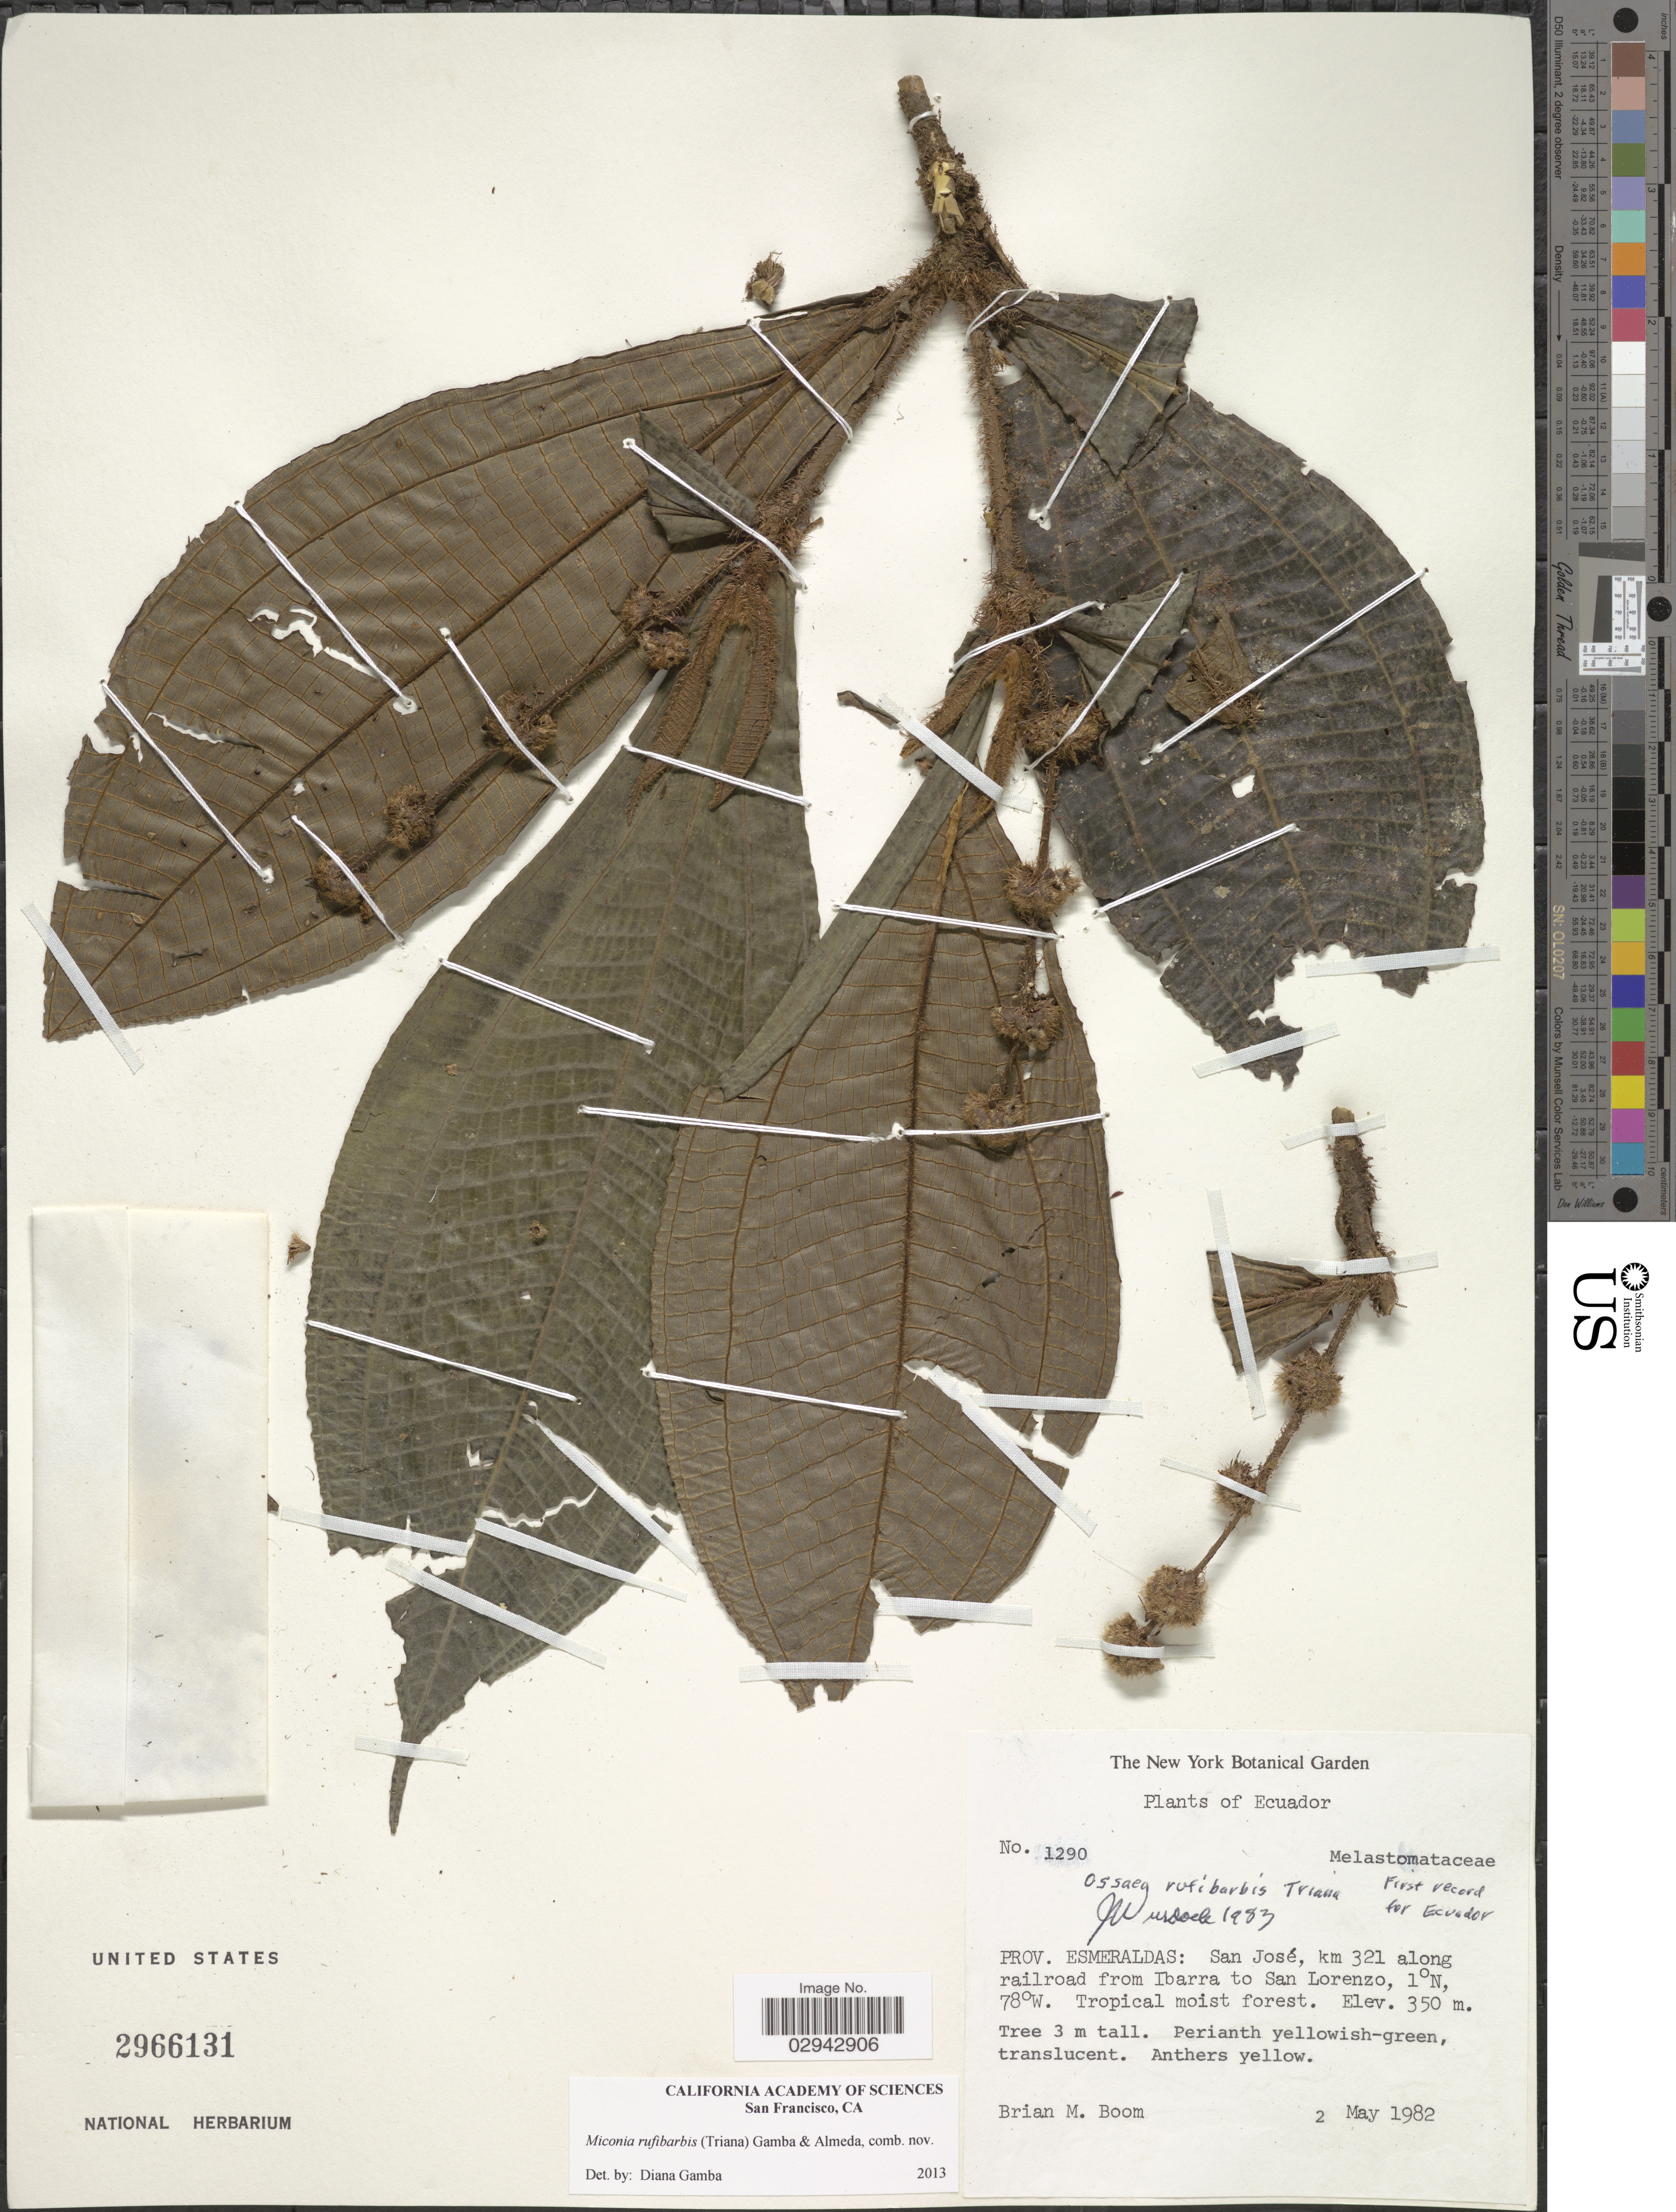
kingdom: Plantae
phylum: Tracheophyta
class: Magnoliopsida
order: Myrtales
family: Melastomataceae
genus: Miconia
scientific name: Miconia rufibarbis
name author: (Triana) Gamba & Almeda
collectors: B. M. Boom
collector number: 1290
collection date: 1982-05-02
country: Ecuador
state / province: Esmeraldas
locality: San José, km 321 along railroad from Ibarra to San Lorenzo.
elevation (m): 350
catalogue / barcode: US 2966131